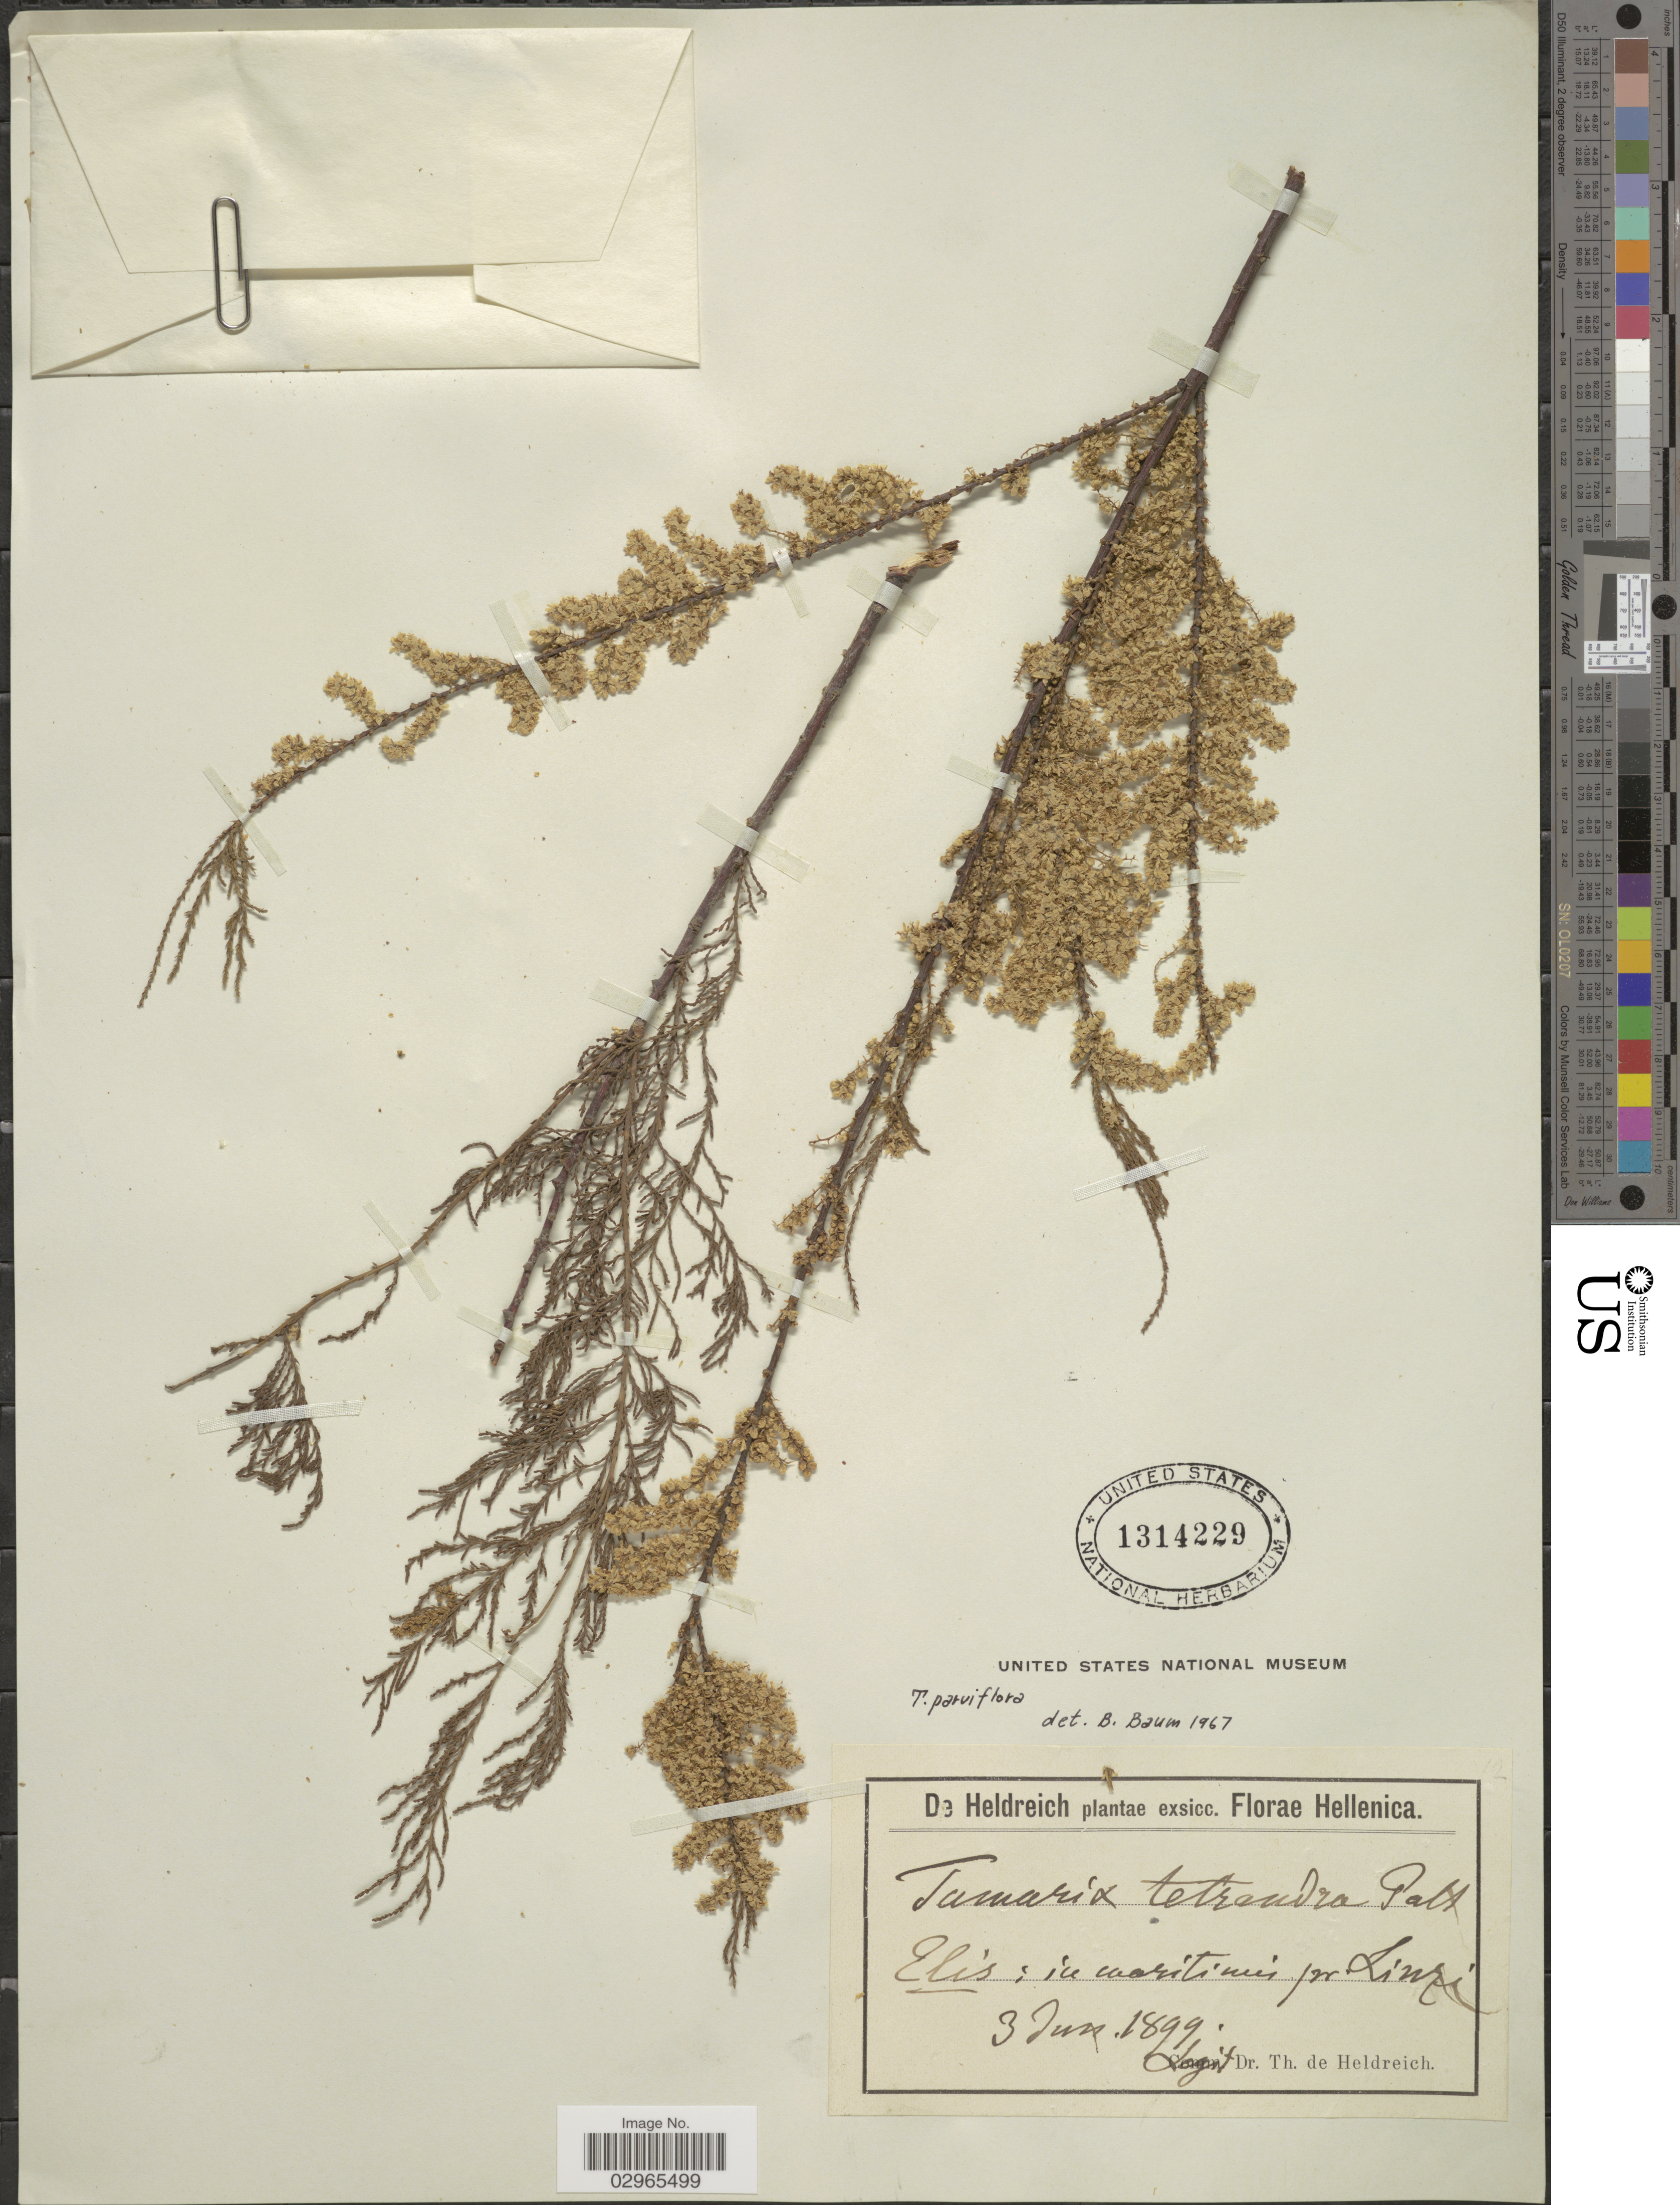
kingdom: Plantae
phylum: Tracheophyta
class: Magnoliopsida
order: Caryophyllales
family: Tamaricaceae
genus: Tamarix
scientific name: Tamarix parviflora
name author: DC.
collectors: T. De Heldreich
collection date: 1899-06-03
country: Greece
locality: Hellenica. Elis: pr. Linzi.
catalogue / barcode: US 1314229